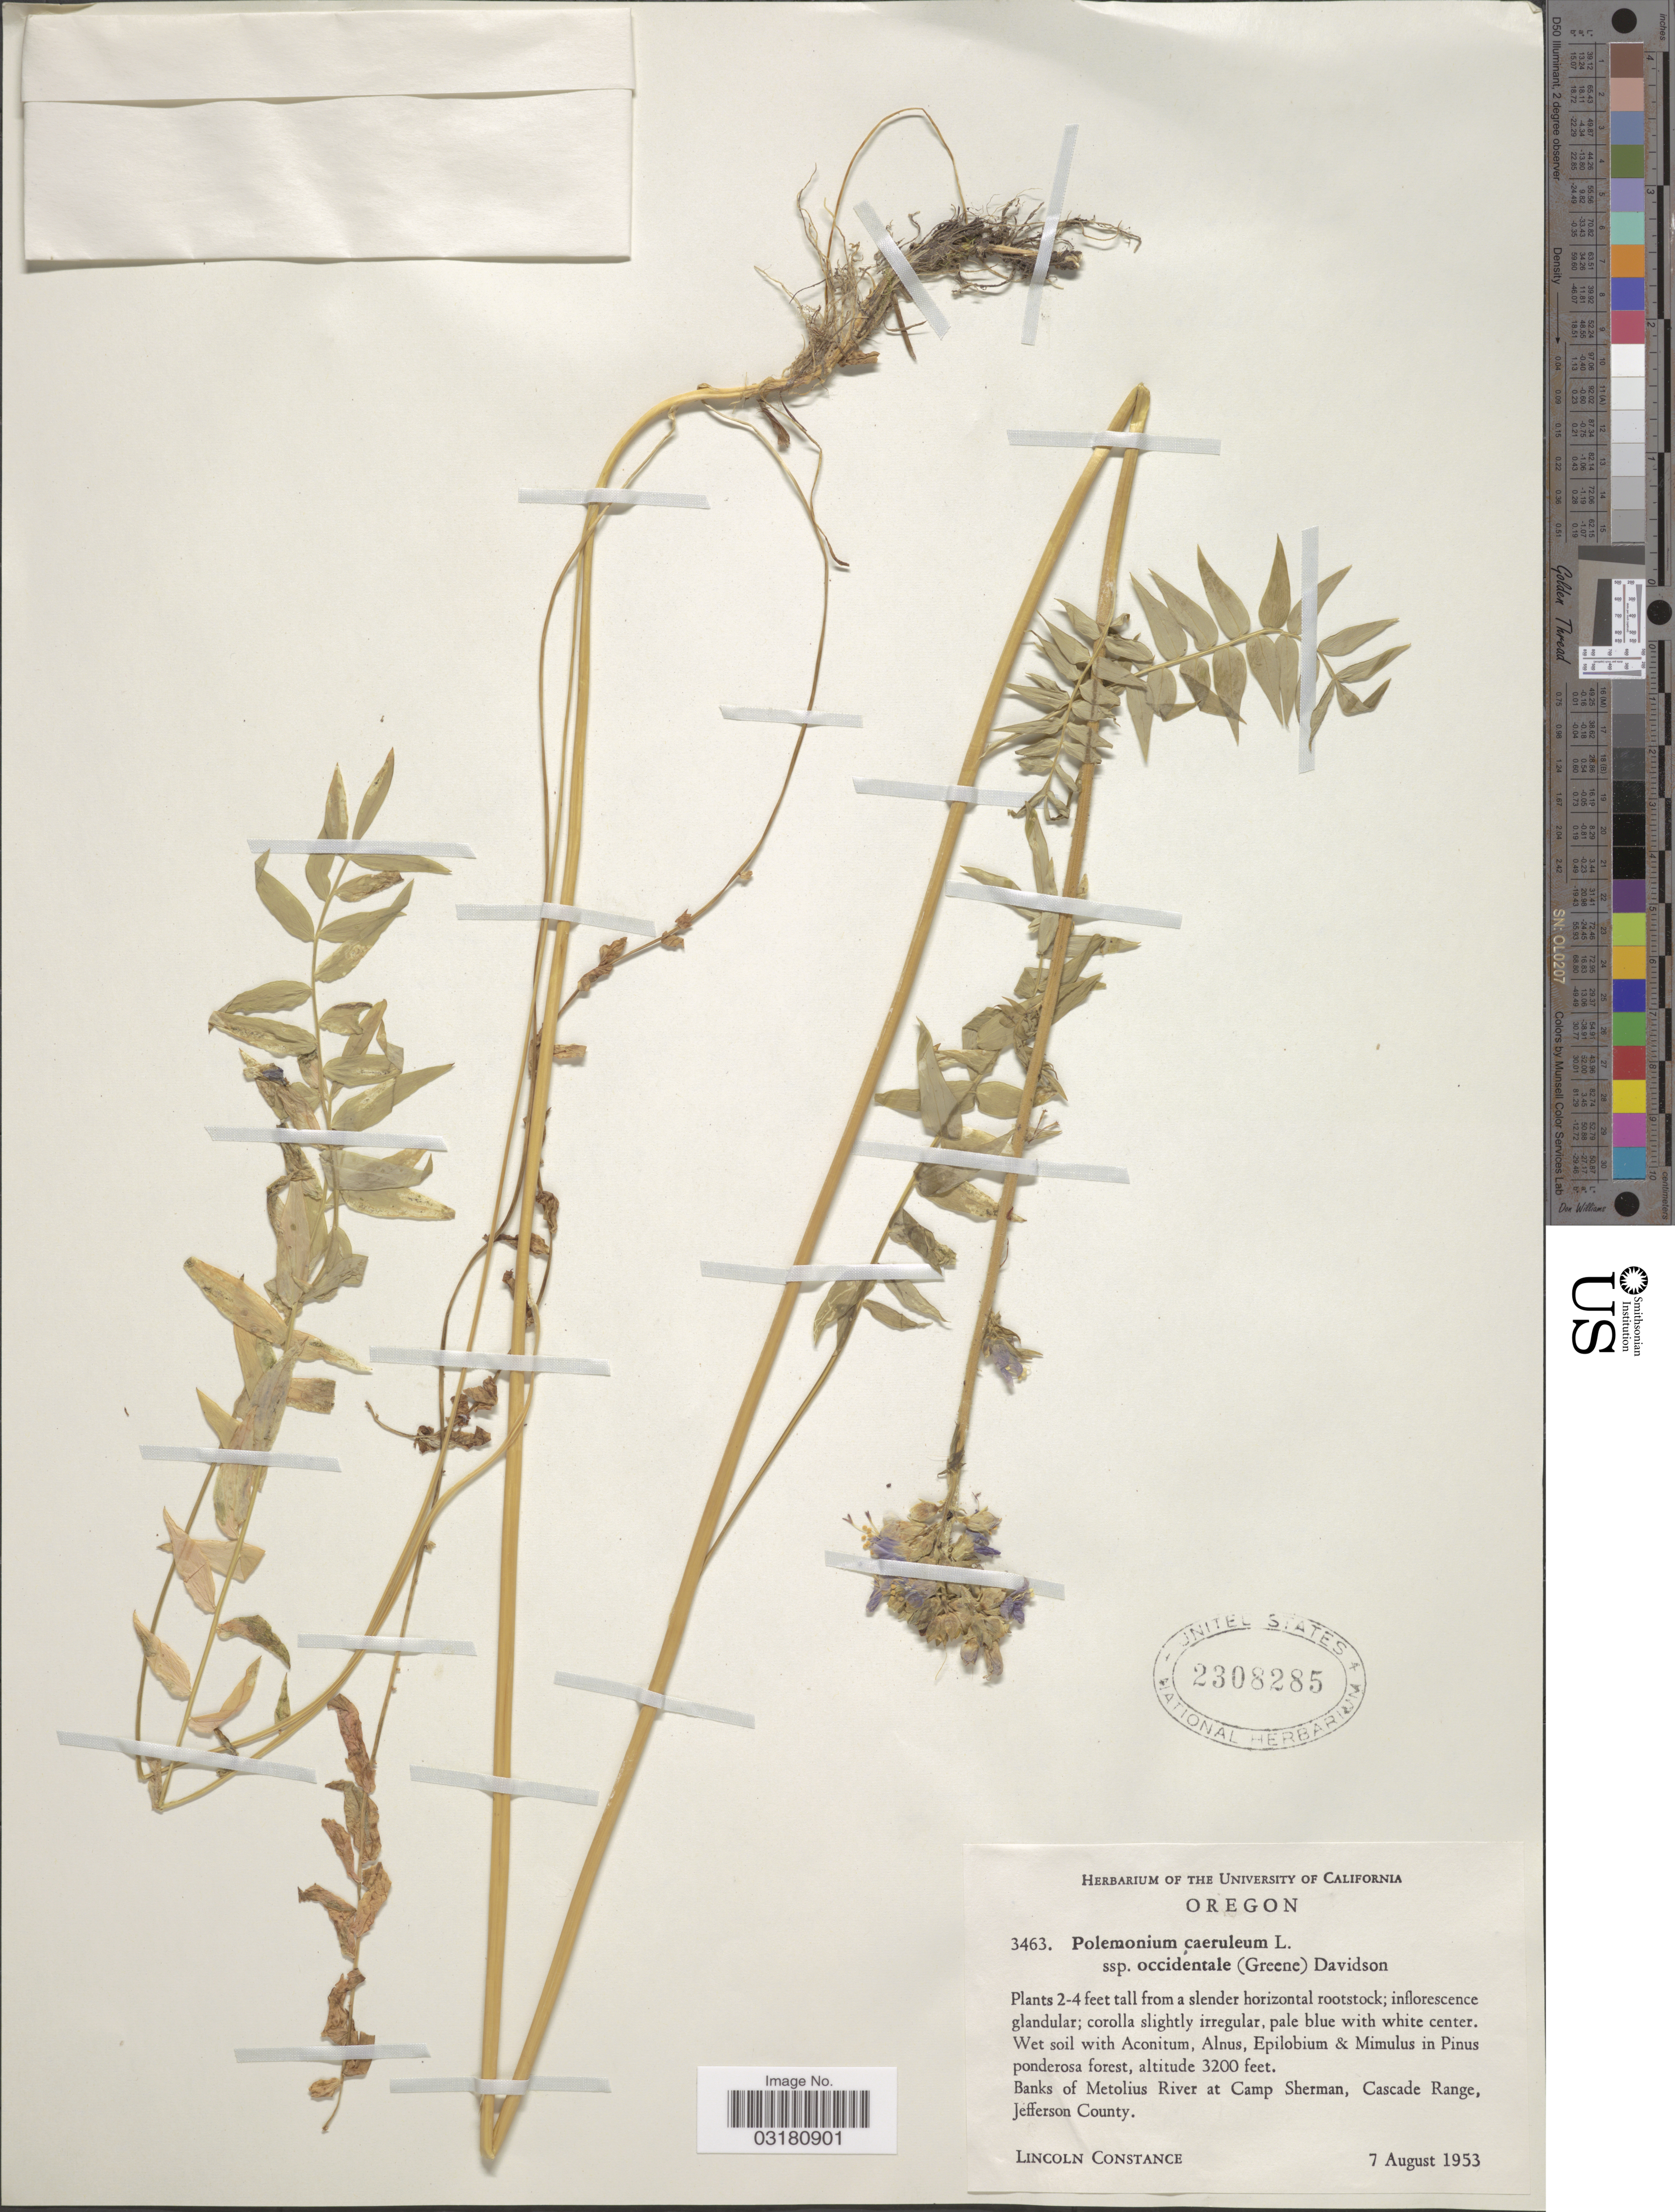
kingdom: Plantae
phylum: Tracheophyta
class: Magnoliopsida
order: Ericales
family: Polemoniaceae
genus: Polemonium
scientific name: Polemonium caeruleum subsp. occidentale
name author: (Greene) J.F. Davidson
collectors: L. Constance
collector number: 3463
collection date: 1953-08-07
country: United States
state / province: Oregon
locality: Banks of Metolius River at Camp Sherman, Cascade Range, Jefferson County.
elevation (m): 975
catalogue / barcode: US 2308285